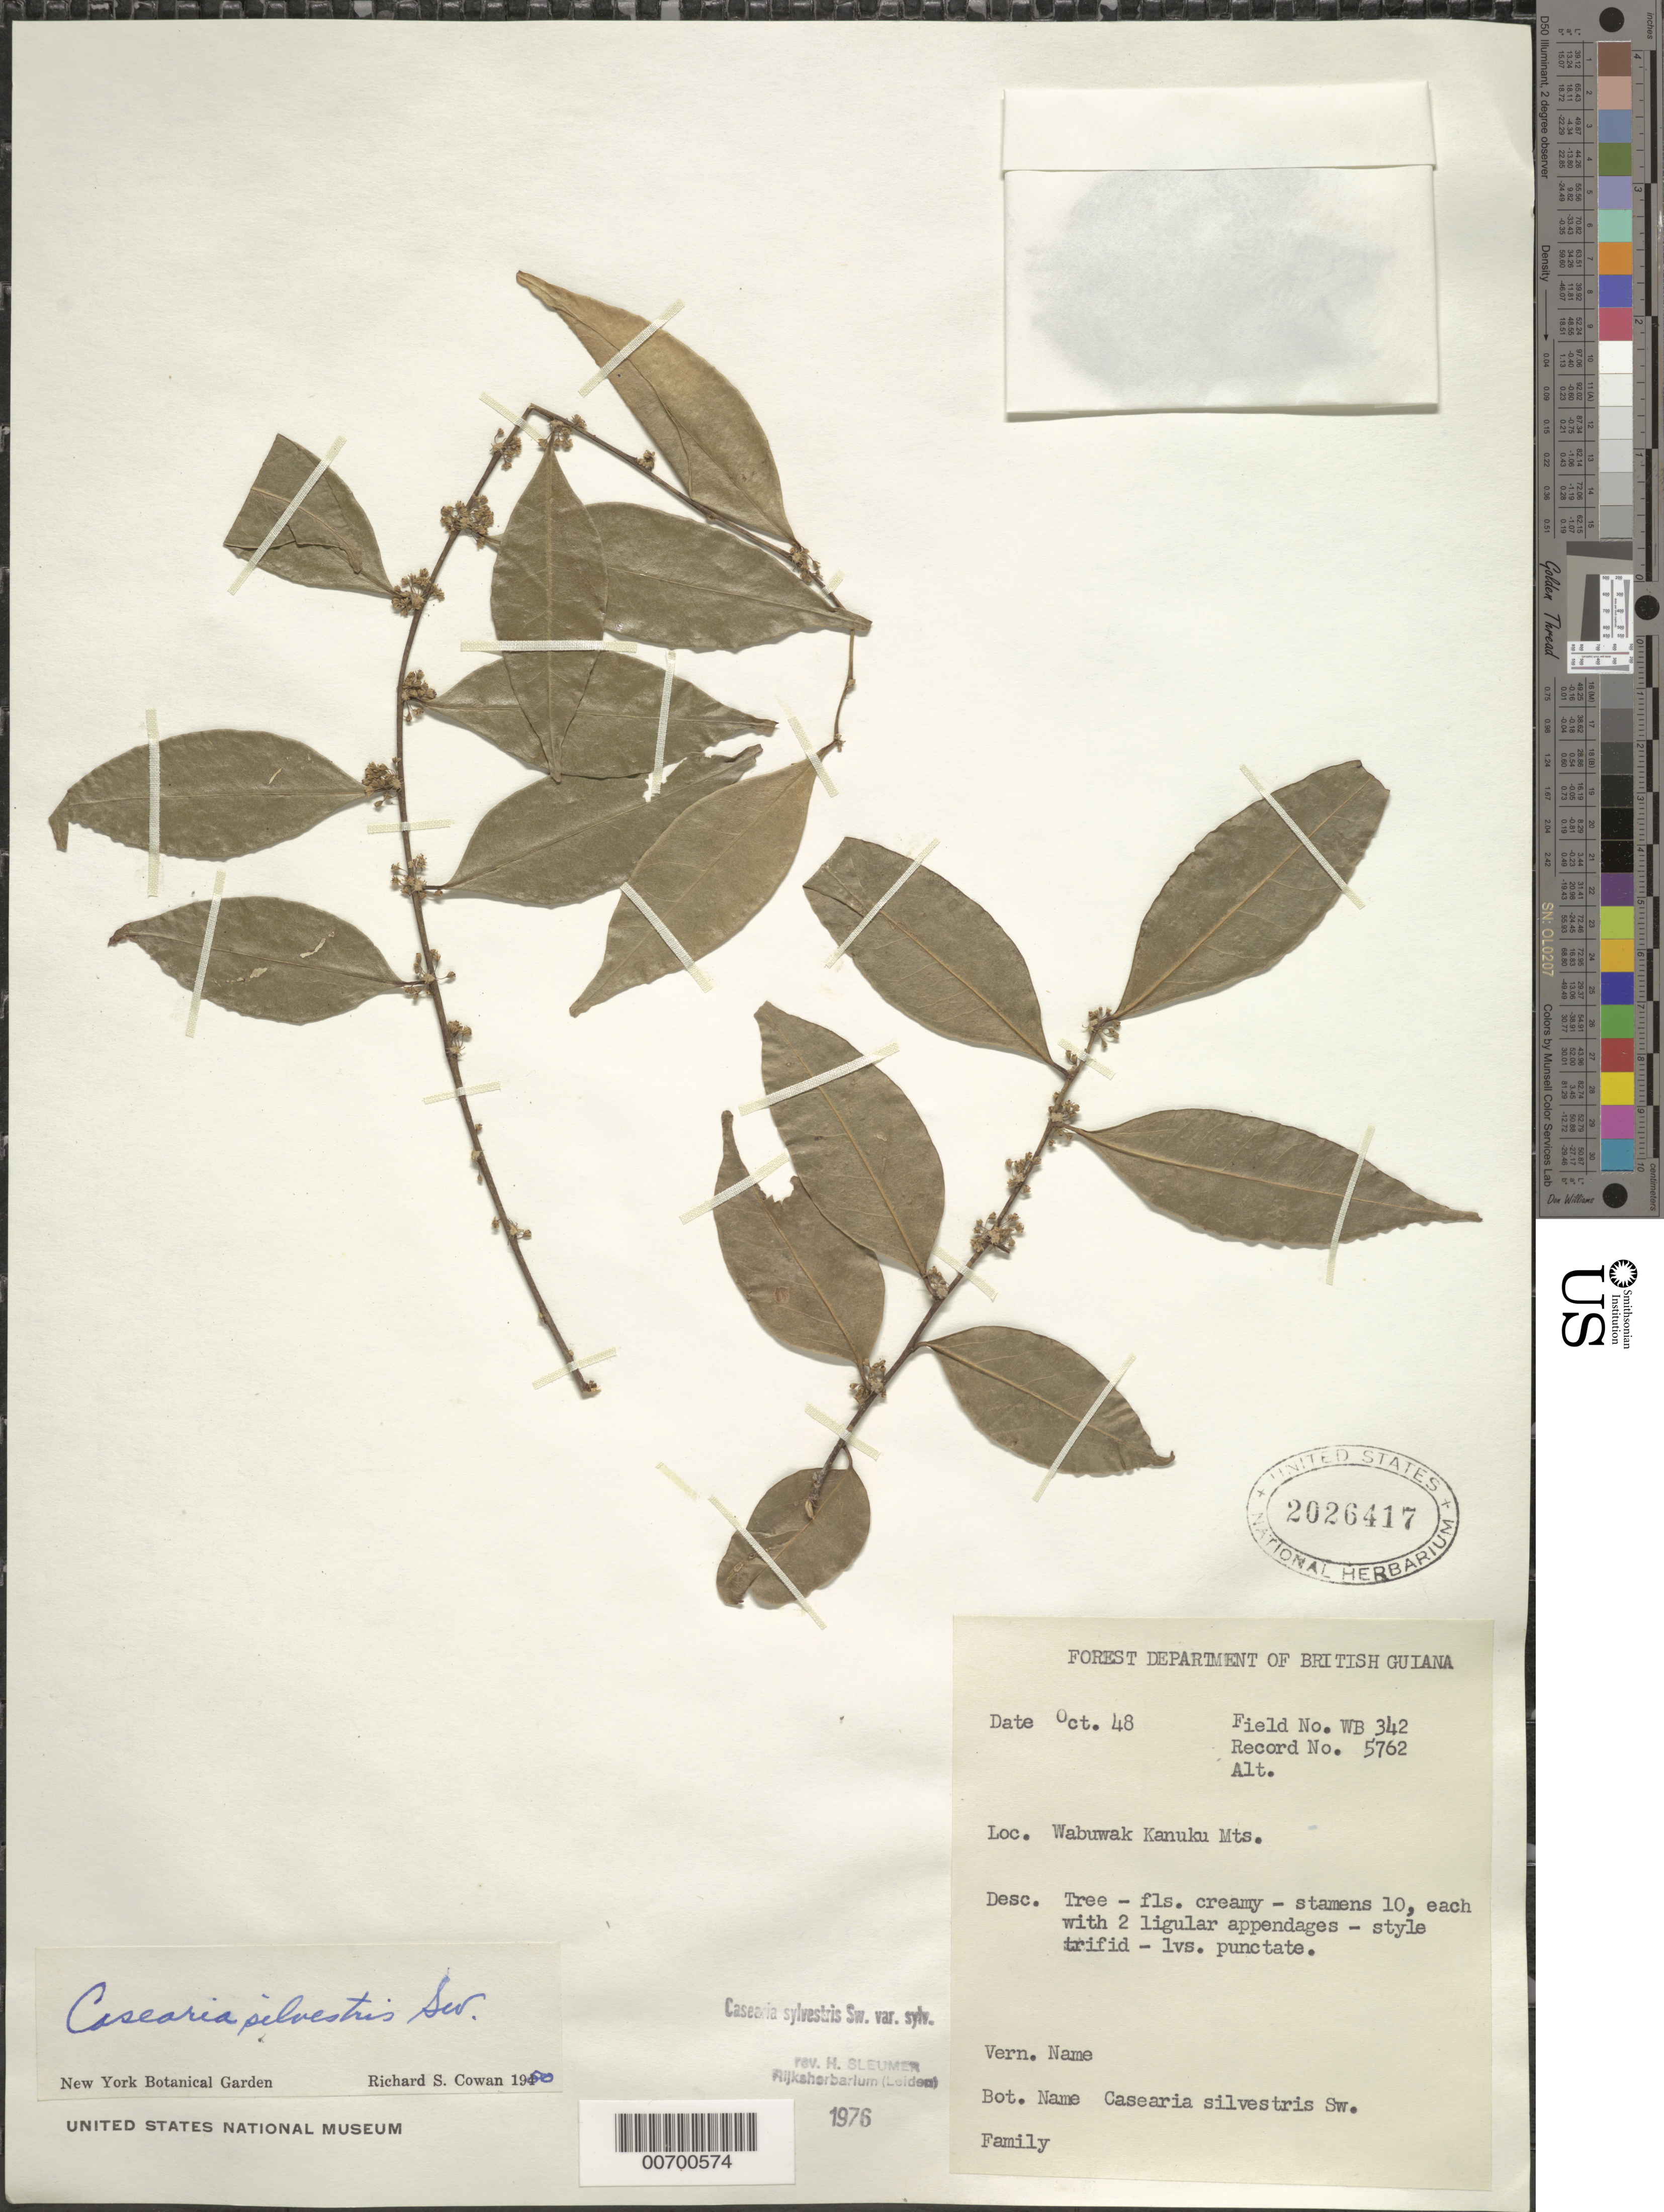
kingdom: Plantae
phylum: Tracheophyta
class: Magnoliopsida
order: Malpighiales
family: Salicaceae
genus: Casearia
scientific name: Casearia sylvestris var. sylvestris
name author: Sw.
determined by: Sleumer, H. O.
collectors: Forest Dept. B. G. & British Guiana Forestry Dept.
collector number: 5762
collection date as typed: Oct-48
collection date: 1948-10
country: Guyana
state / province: U. Takutu-U. Essequibo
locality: Wabuwak Mt., Kanuku Mts.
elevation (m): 610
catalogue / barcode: US 2026417